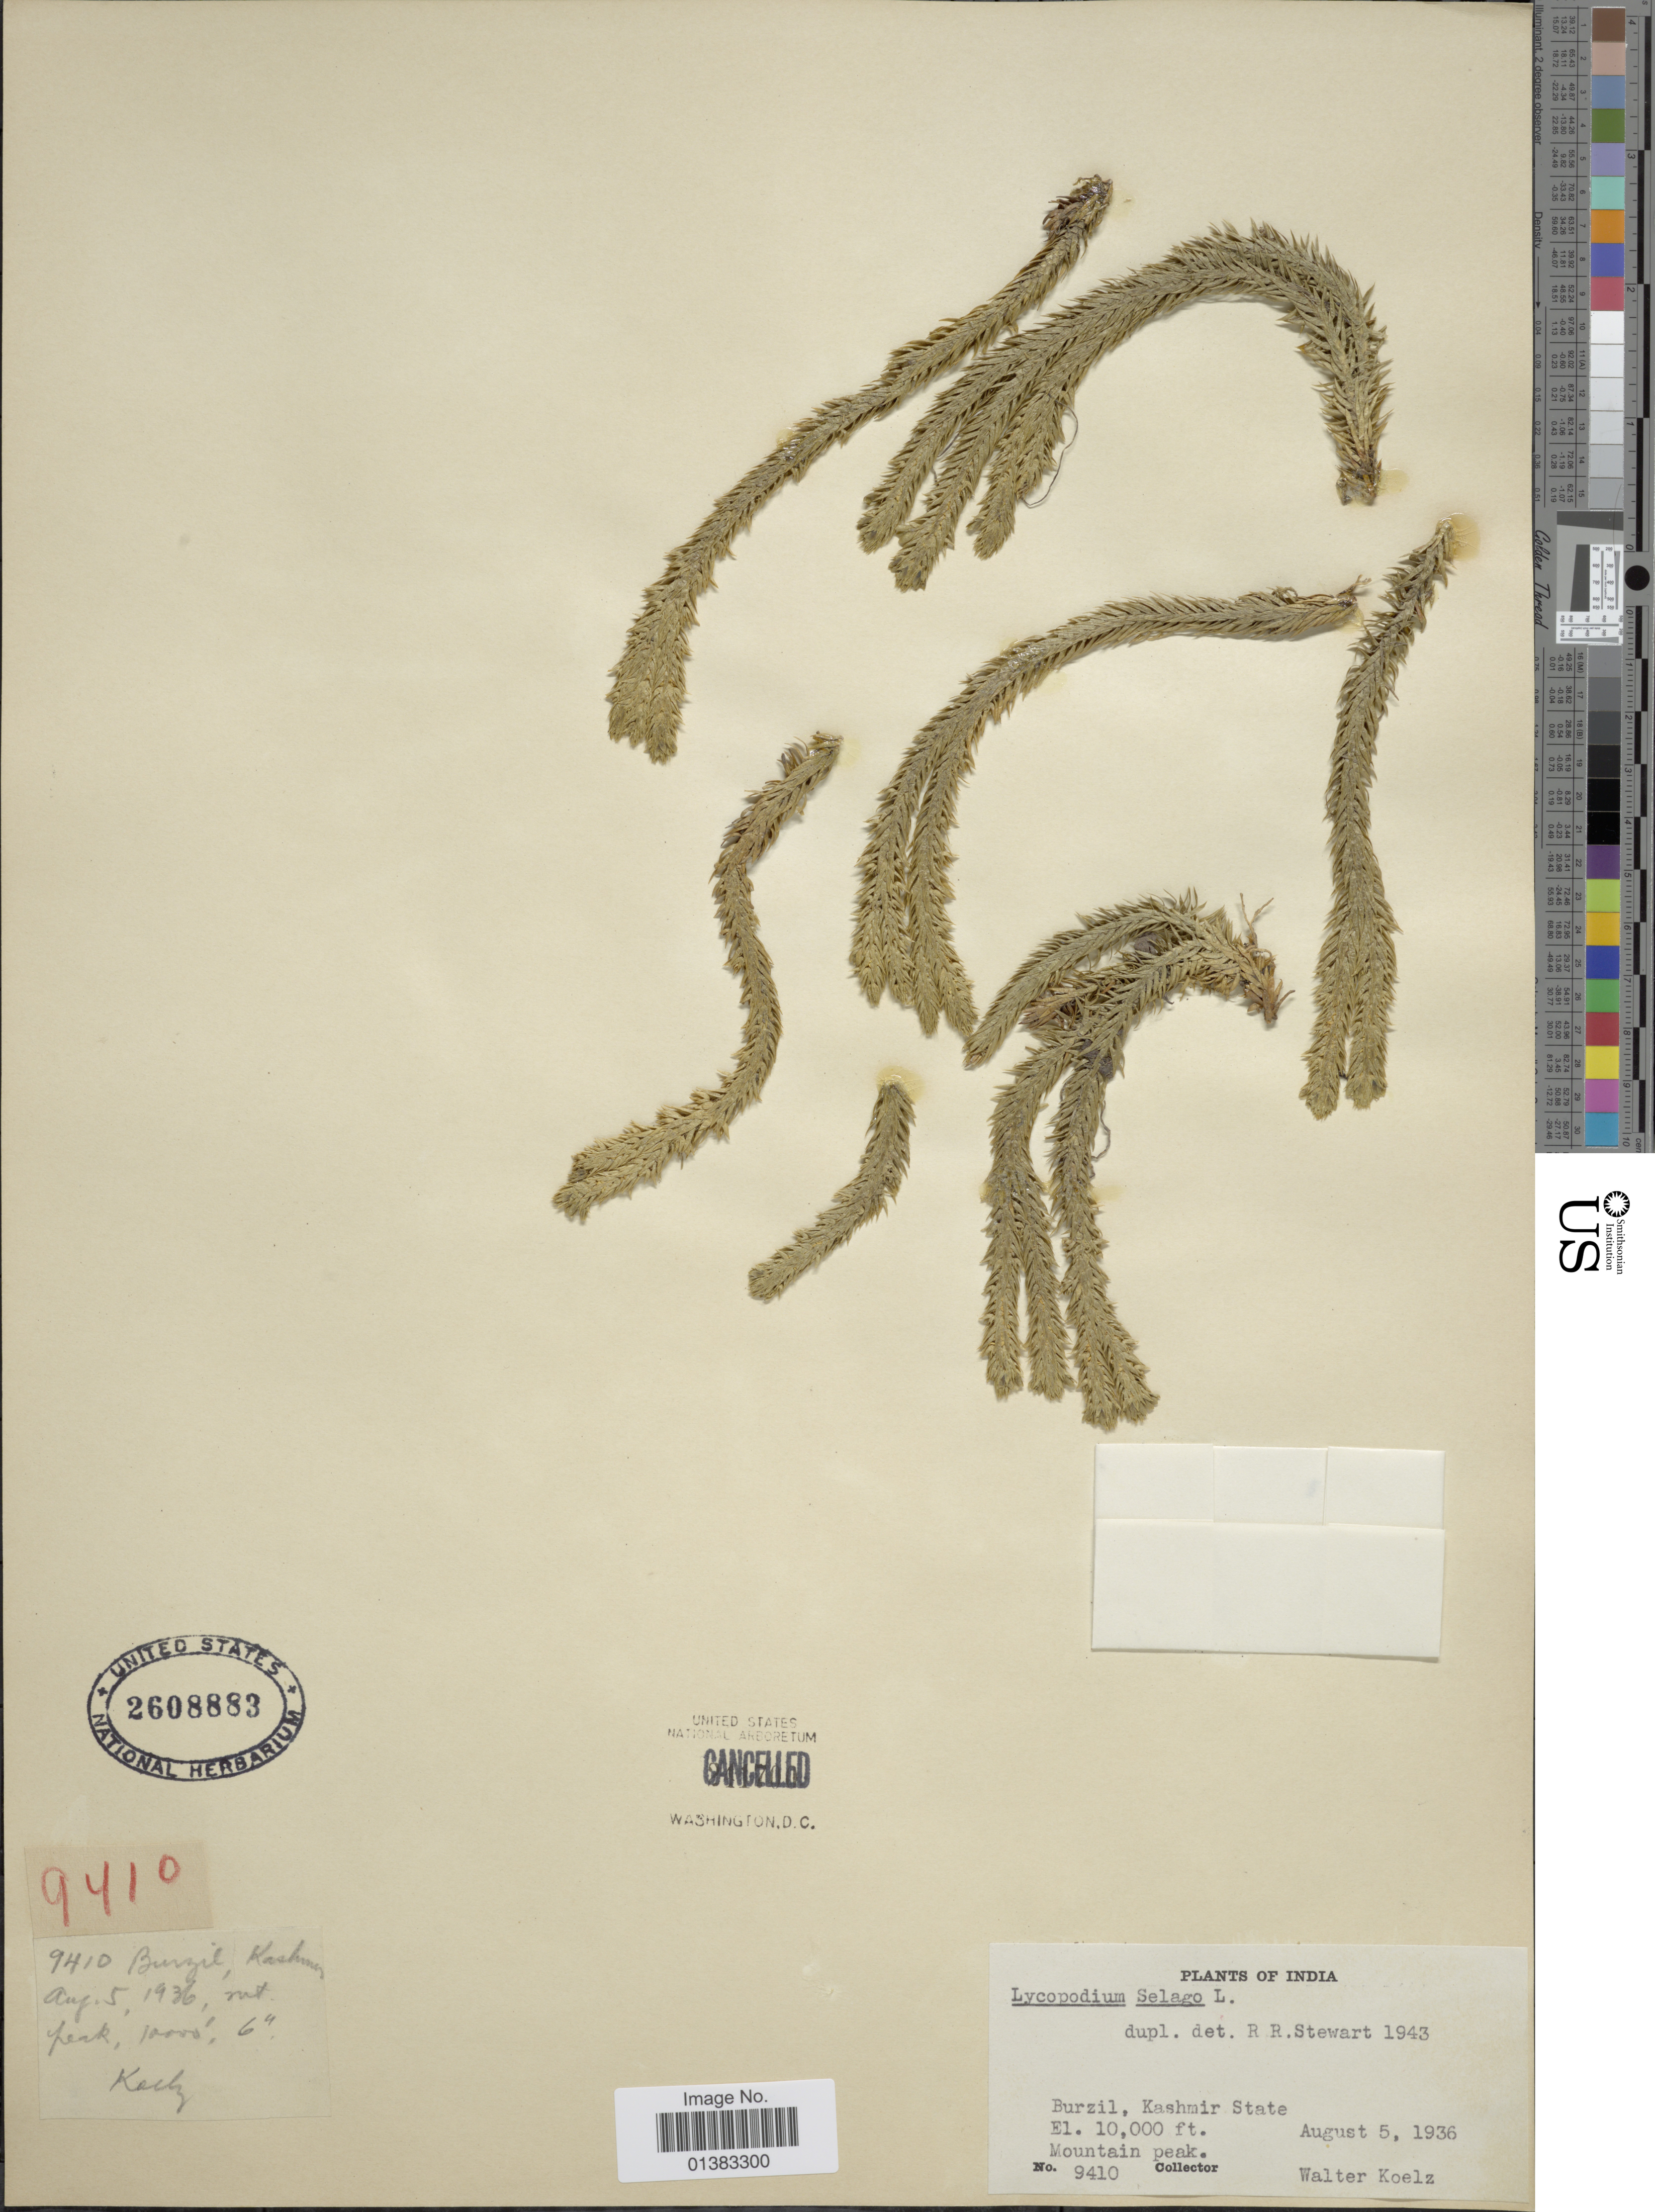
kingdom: Plantae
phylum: Tracheophyta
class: Lycopodiopsida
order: Lycopodiales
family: Lycopodiaceae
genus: Huperzia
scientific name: Huperzia selago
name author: (L.) Bernh. ex Schrank & Mart.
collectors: W. N. Koelz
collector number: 9410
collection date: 1936-08-05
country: India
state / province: Jammu and Kashmir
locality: Burzil, Kashmir State, Mountain peak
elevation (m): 3048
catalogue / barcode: US 2608883